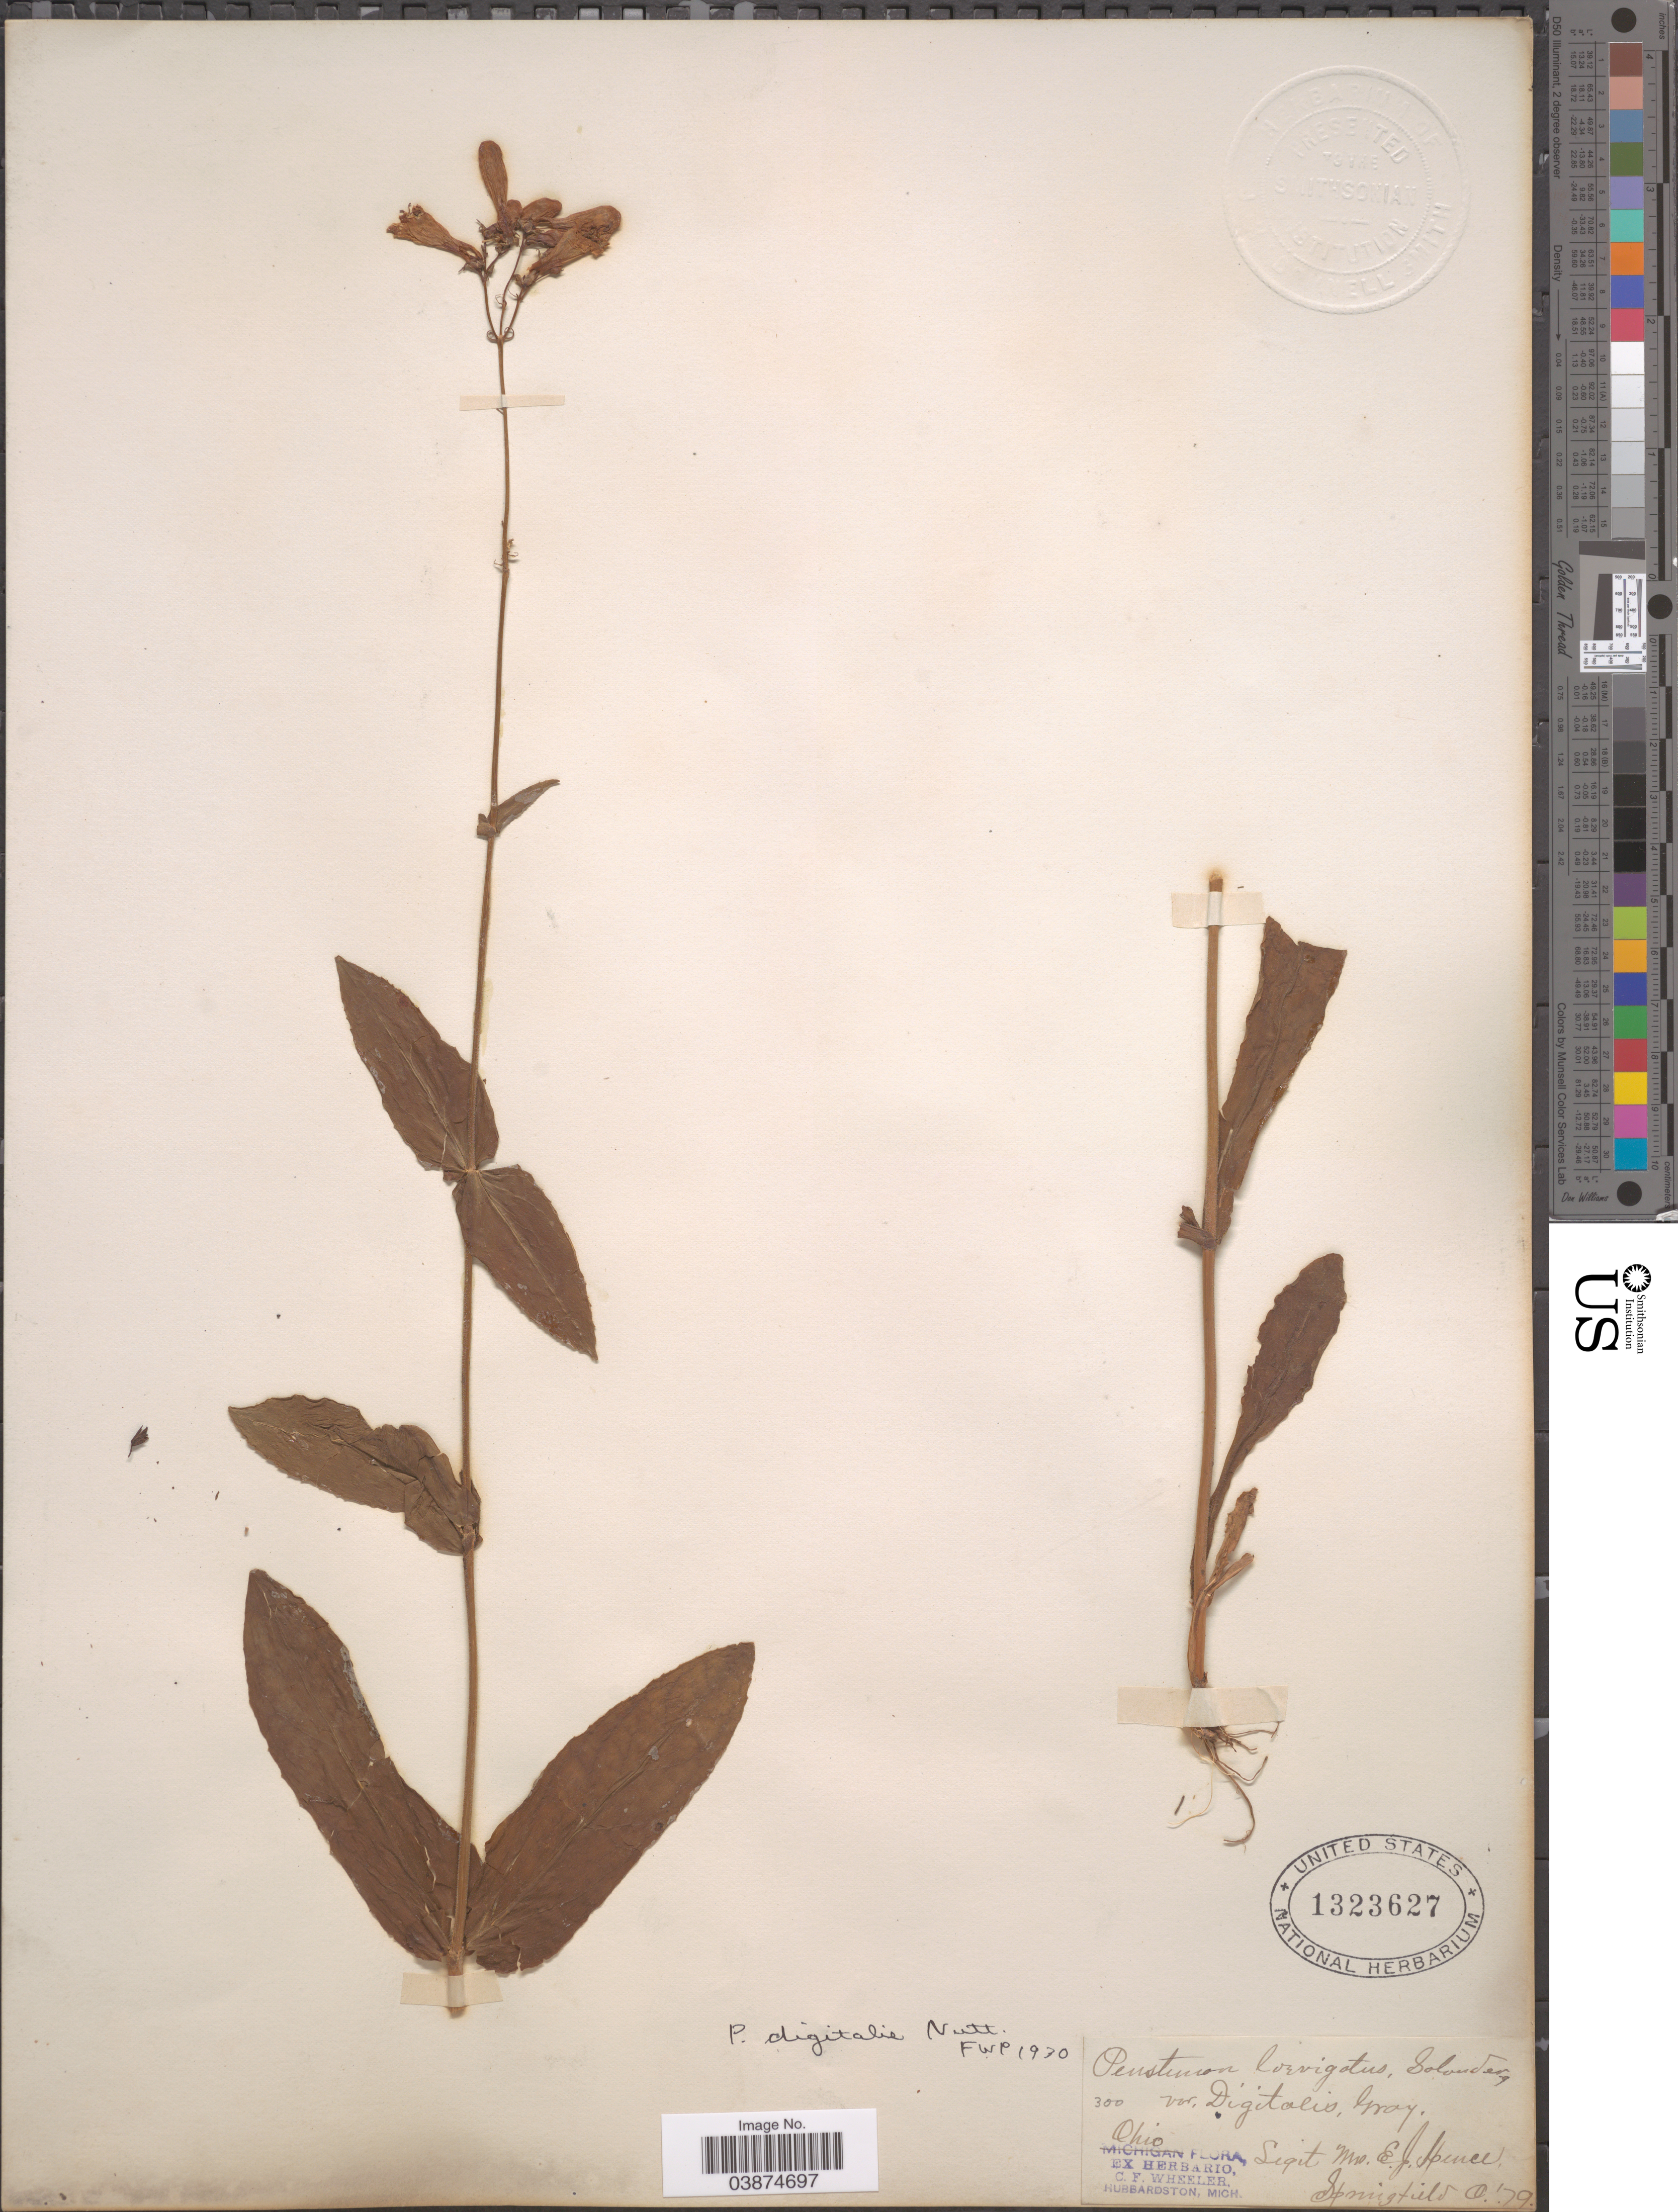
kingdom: Plantae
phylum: Tracheophyta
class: Magnoliopsida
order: Lamiales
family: Plantaginaceae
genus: Penstemon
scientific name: Penstemon digitalis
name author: Nutt. ex Sims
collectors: E. Spence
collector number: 300?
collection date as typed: Transcribed d/m/y: //79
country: United States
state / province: Ohio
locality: Springfields.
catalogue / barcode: US 1323627